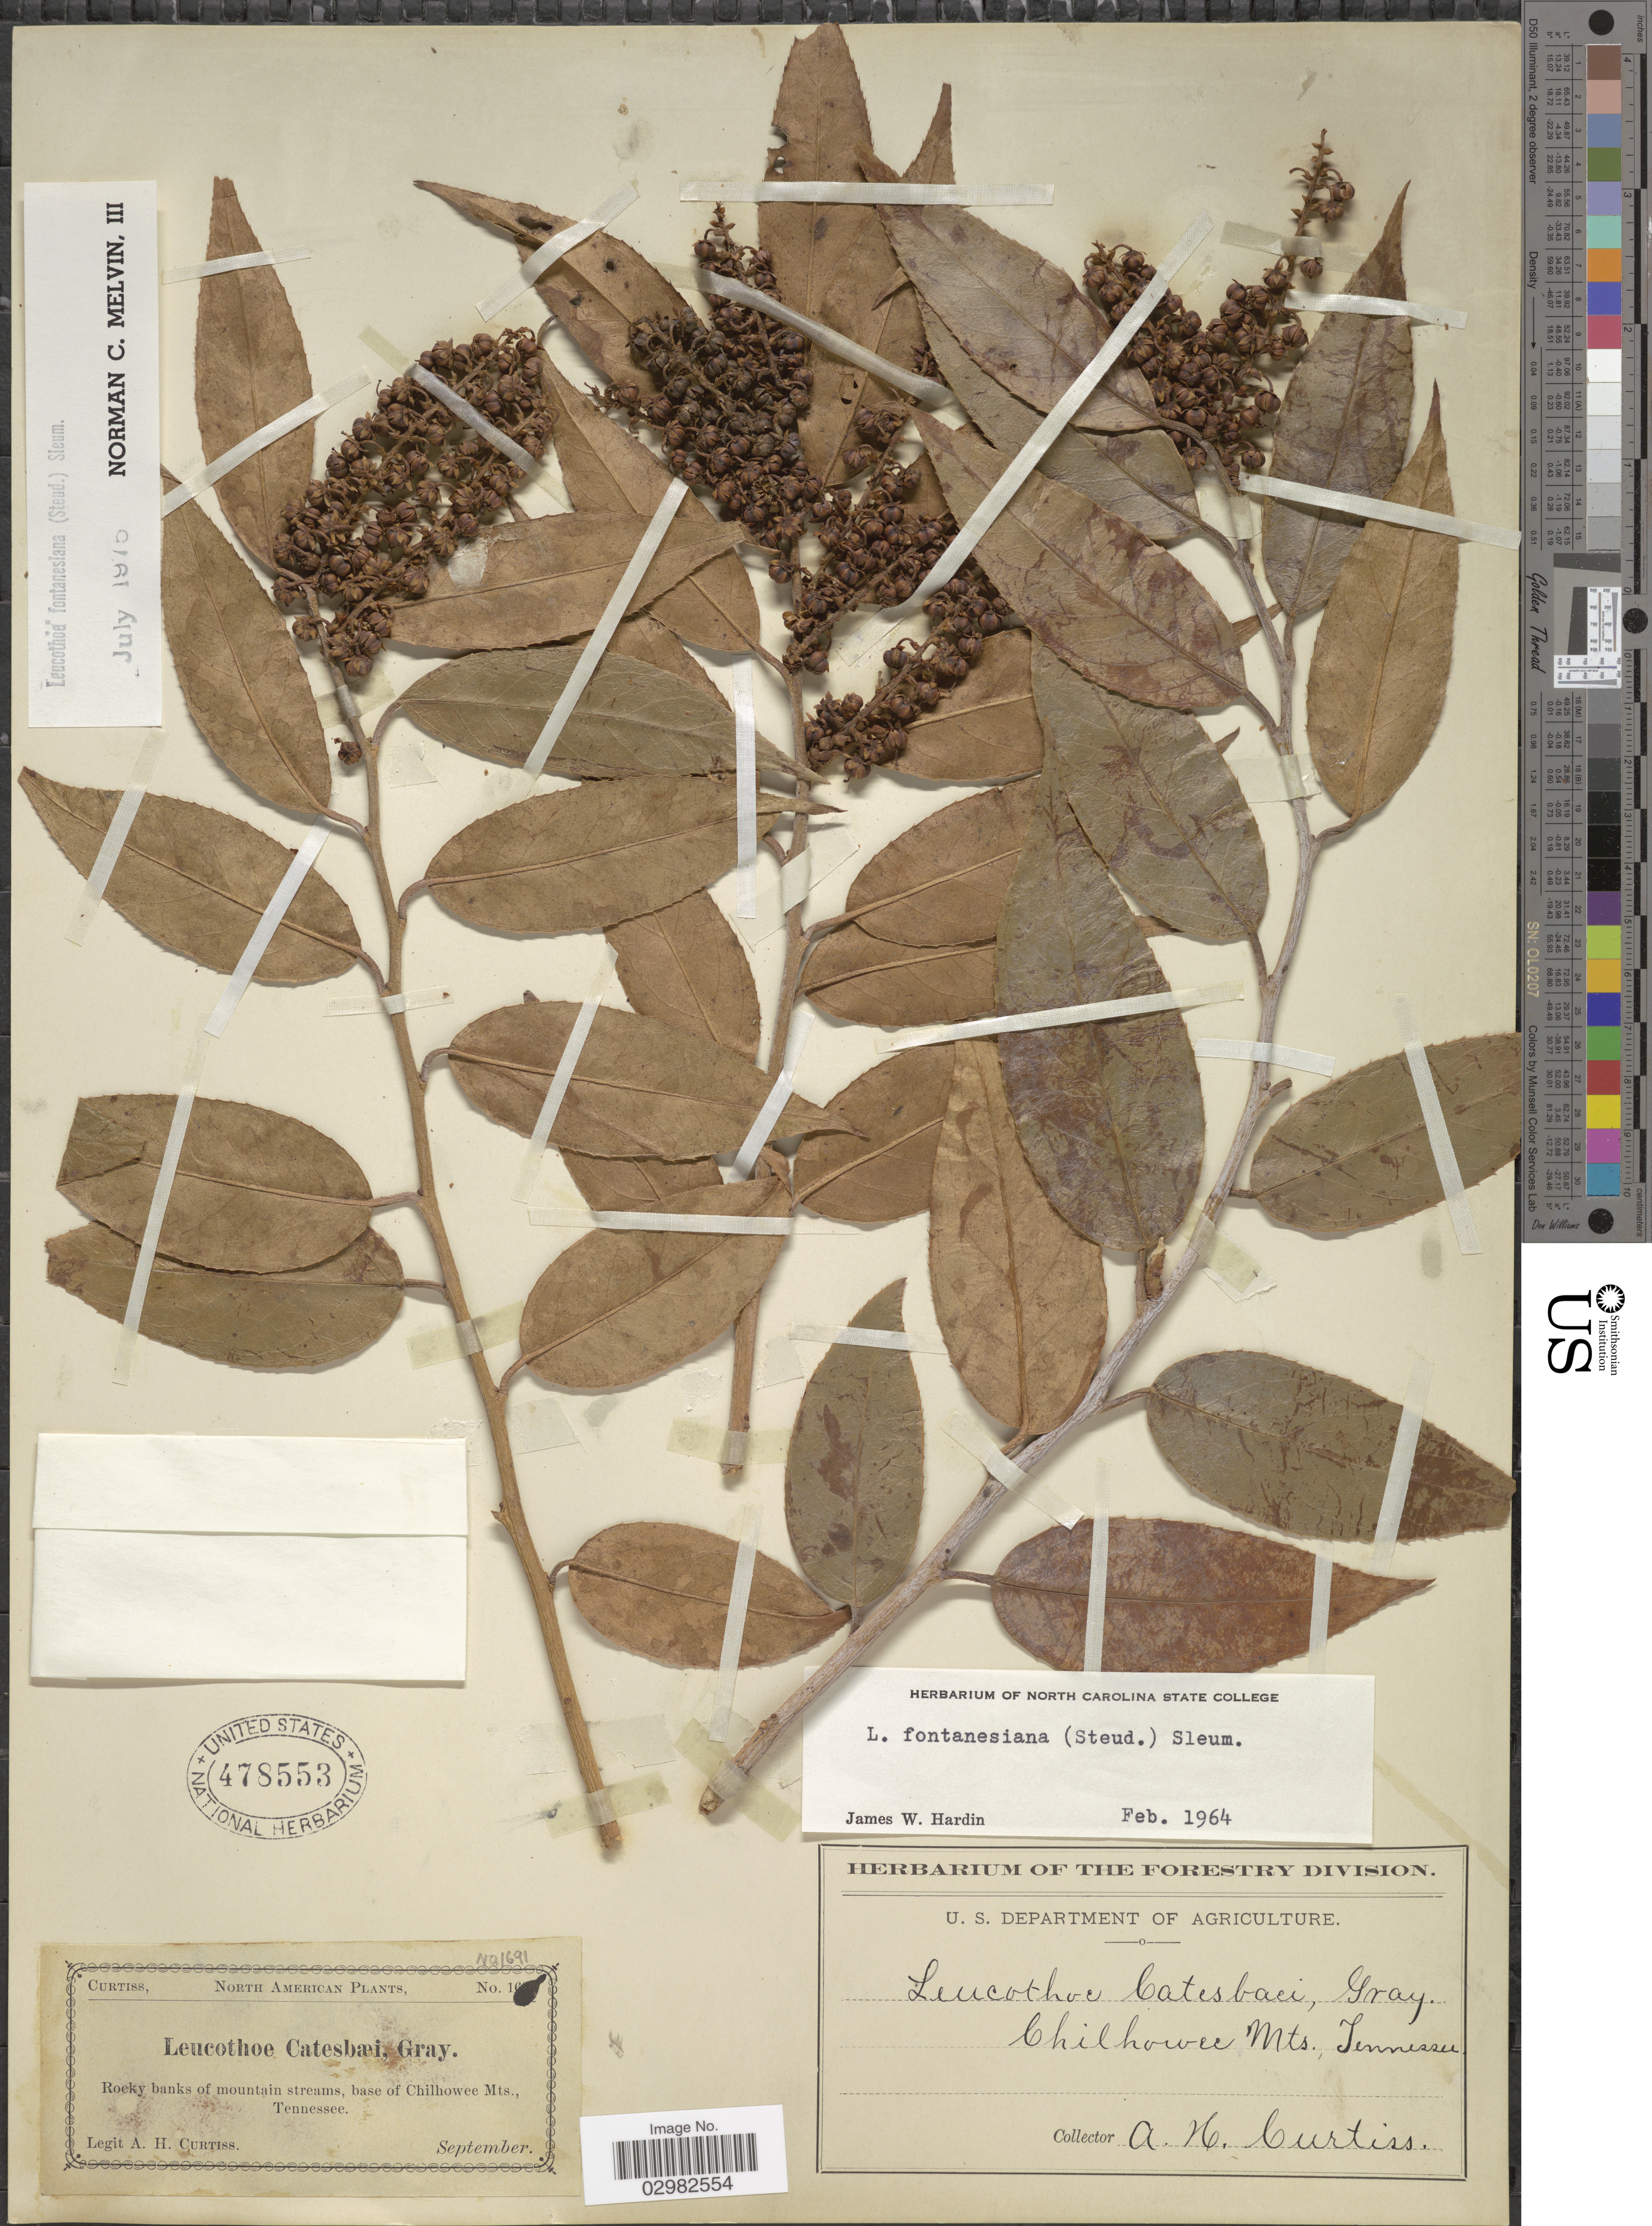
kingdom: Plantae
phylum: Tracheophyta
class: Magnoliopsida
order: Ericales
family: Ericaceae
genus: Leucothoe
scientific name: Leucothoë fontanesiana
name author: (Steud.) Sleumer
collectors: A. H. Curtiss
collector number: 1691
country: United States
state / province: Tennessee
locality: Rocky banks of mountain streams, base of Chilhowee Mts.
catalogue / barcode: US 478553